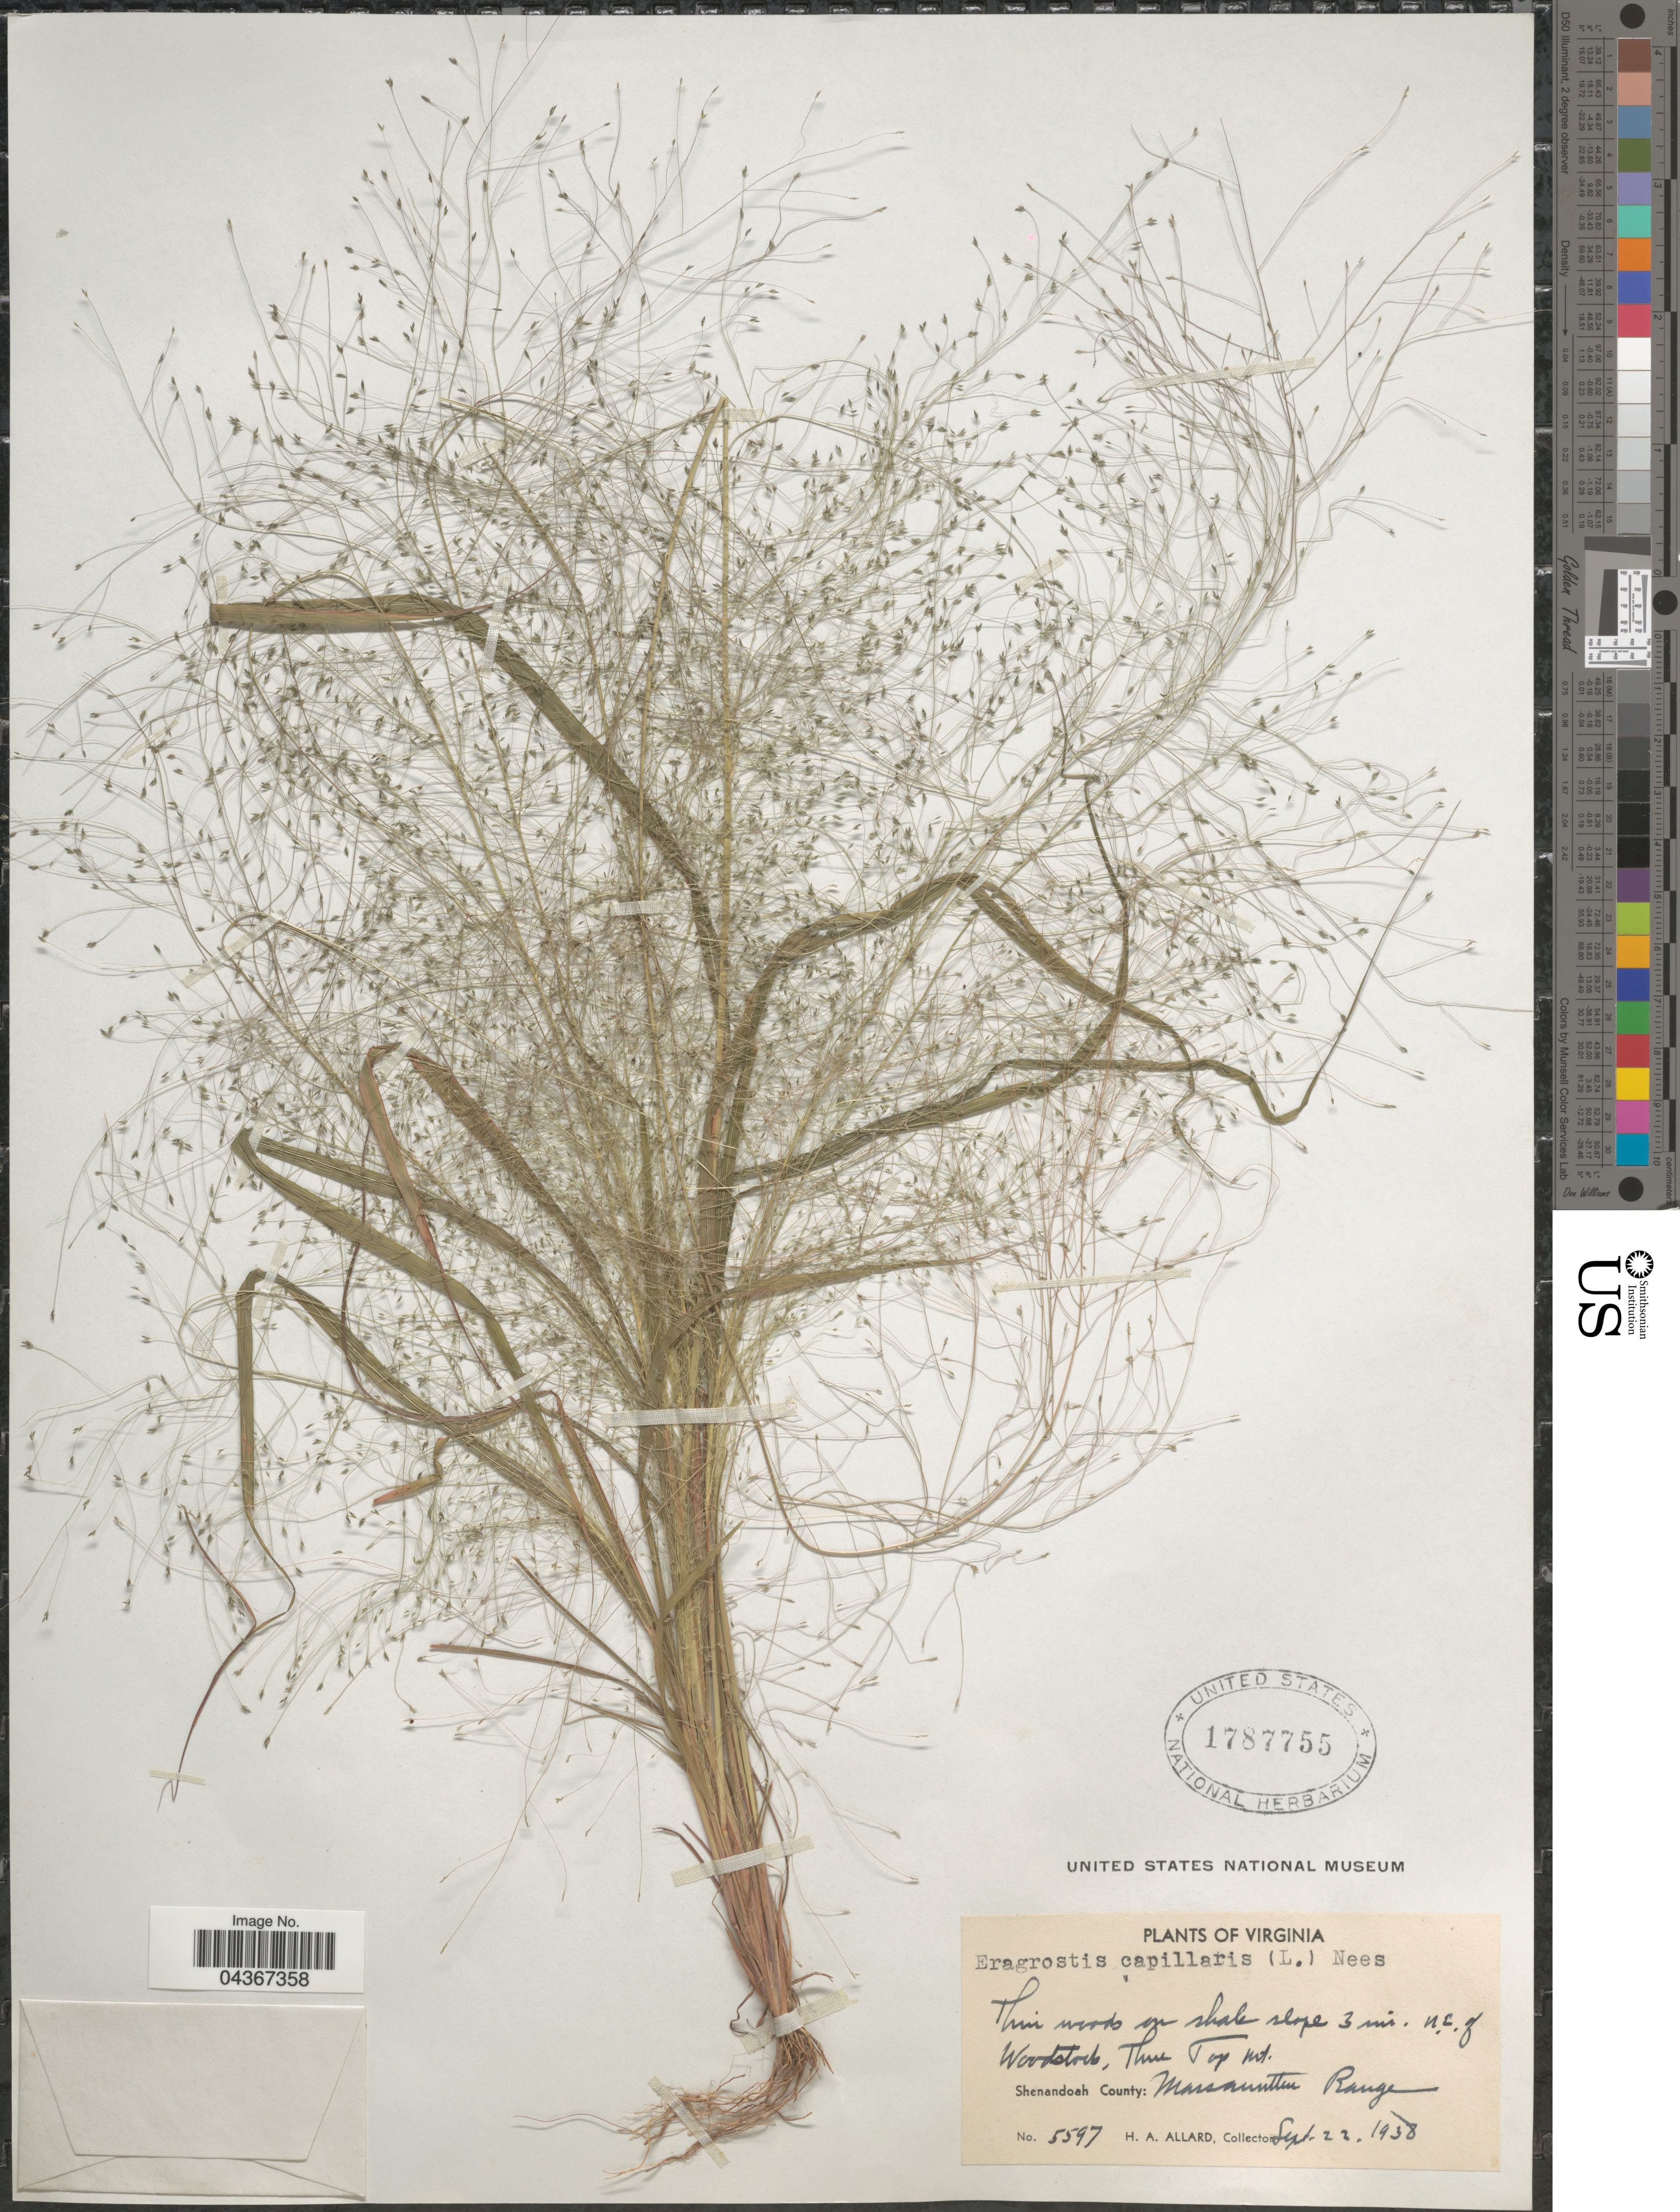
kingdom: Plantae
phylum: Tracheophyta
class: Liliopsida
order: Poales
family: Poaceae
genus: Eragrostis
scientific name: Eragrostis capillaris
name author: (L.) Nees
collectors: H. A. Allard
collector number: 5597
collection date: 1938-09-22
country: United States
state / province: Virginia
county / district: Shenandoah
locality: Thin woods on shale slope 3 mi. N.E. of Woodstock, Three Top Mt. Shenandoah County: Massanutten Range.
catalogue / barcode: US 1787755